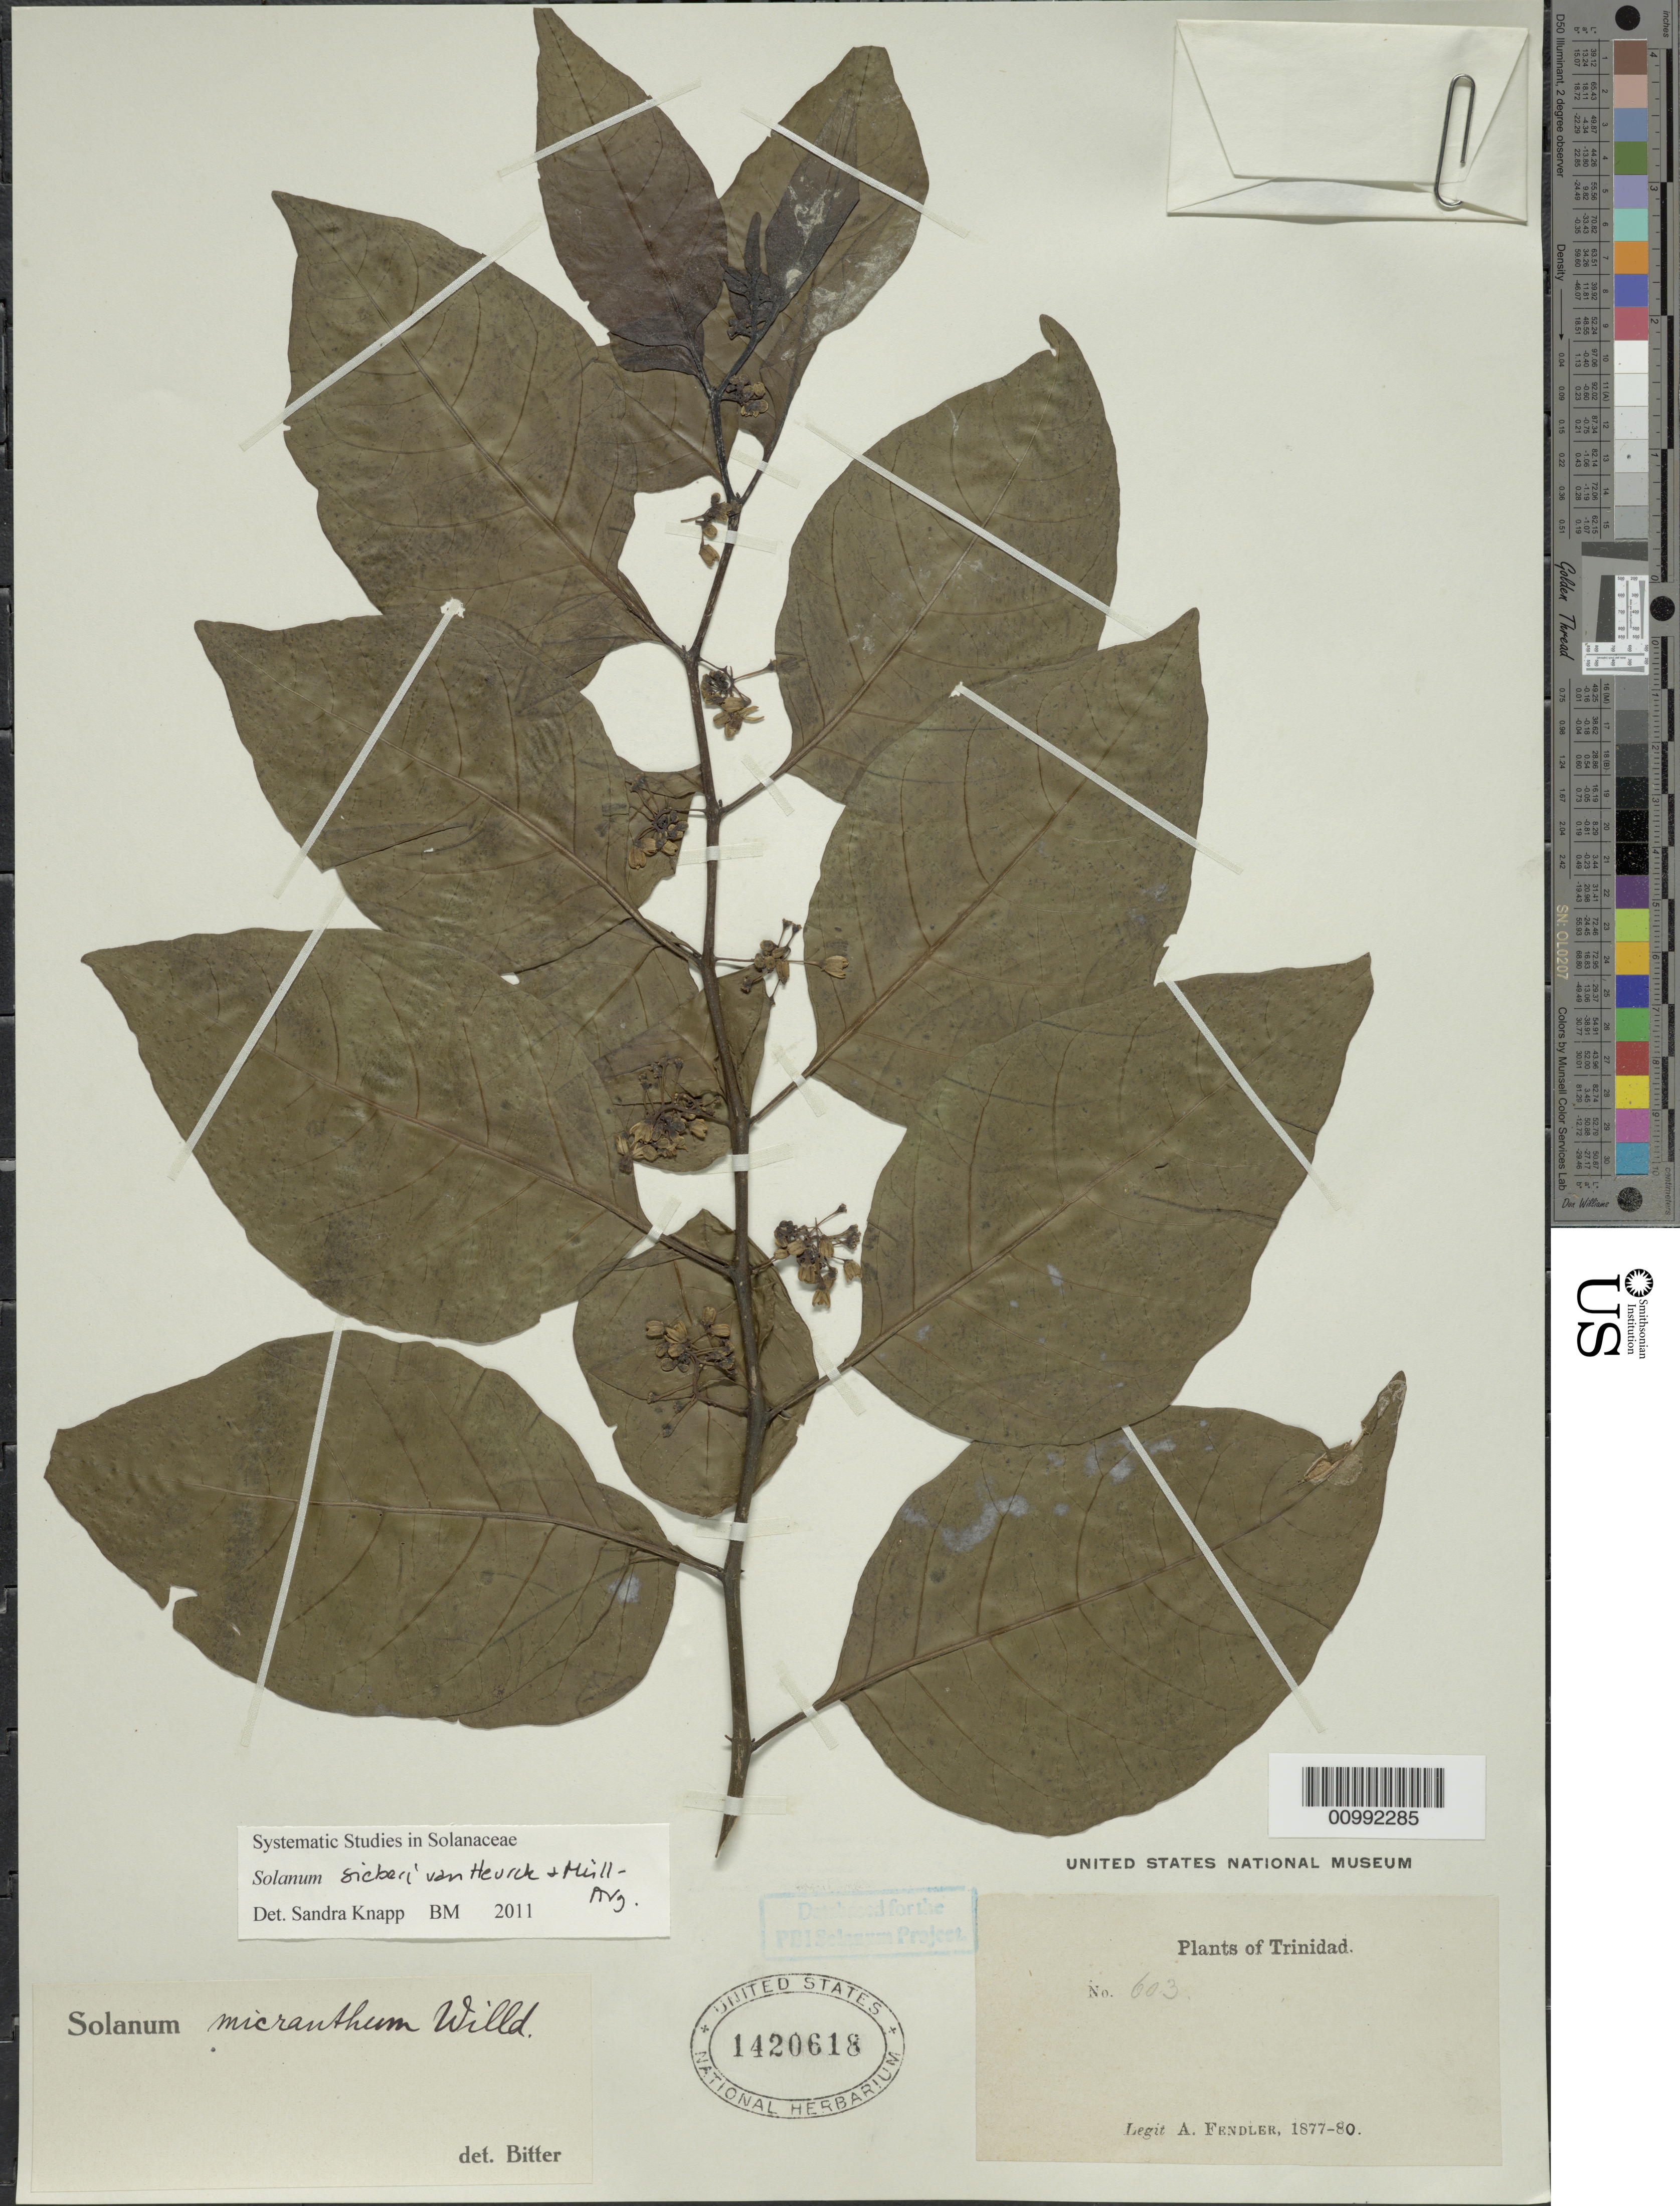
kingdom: Plantae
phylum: Tracheophyta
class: Magnoliopsida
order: Solanales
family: Solanaceae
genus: Solanum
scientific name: Solanum sieberi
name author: Van Heurck & Müll. Arg.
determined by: Knapp, S. D.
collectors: A. Fendler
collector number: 603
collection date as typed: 1877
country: Trinidad and Tobago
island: Trinidad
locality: sin. loc.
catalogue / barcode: US 1420618